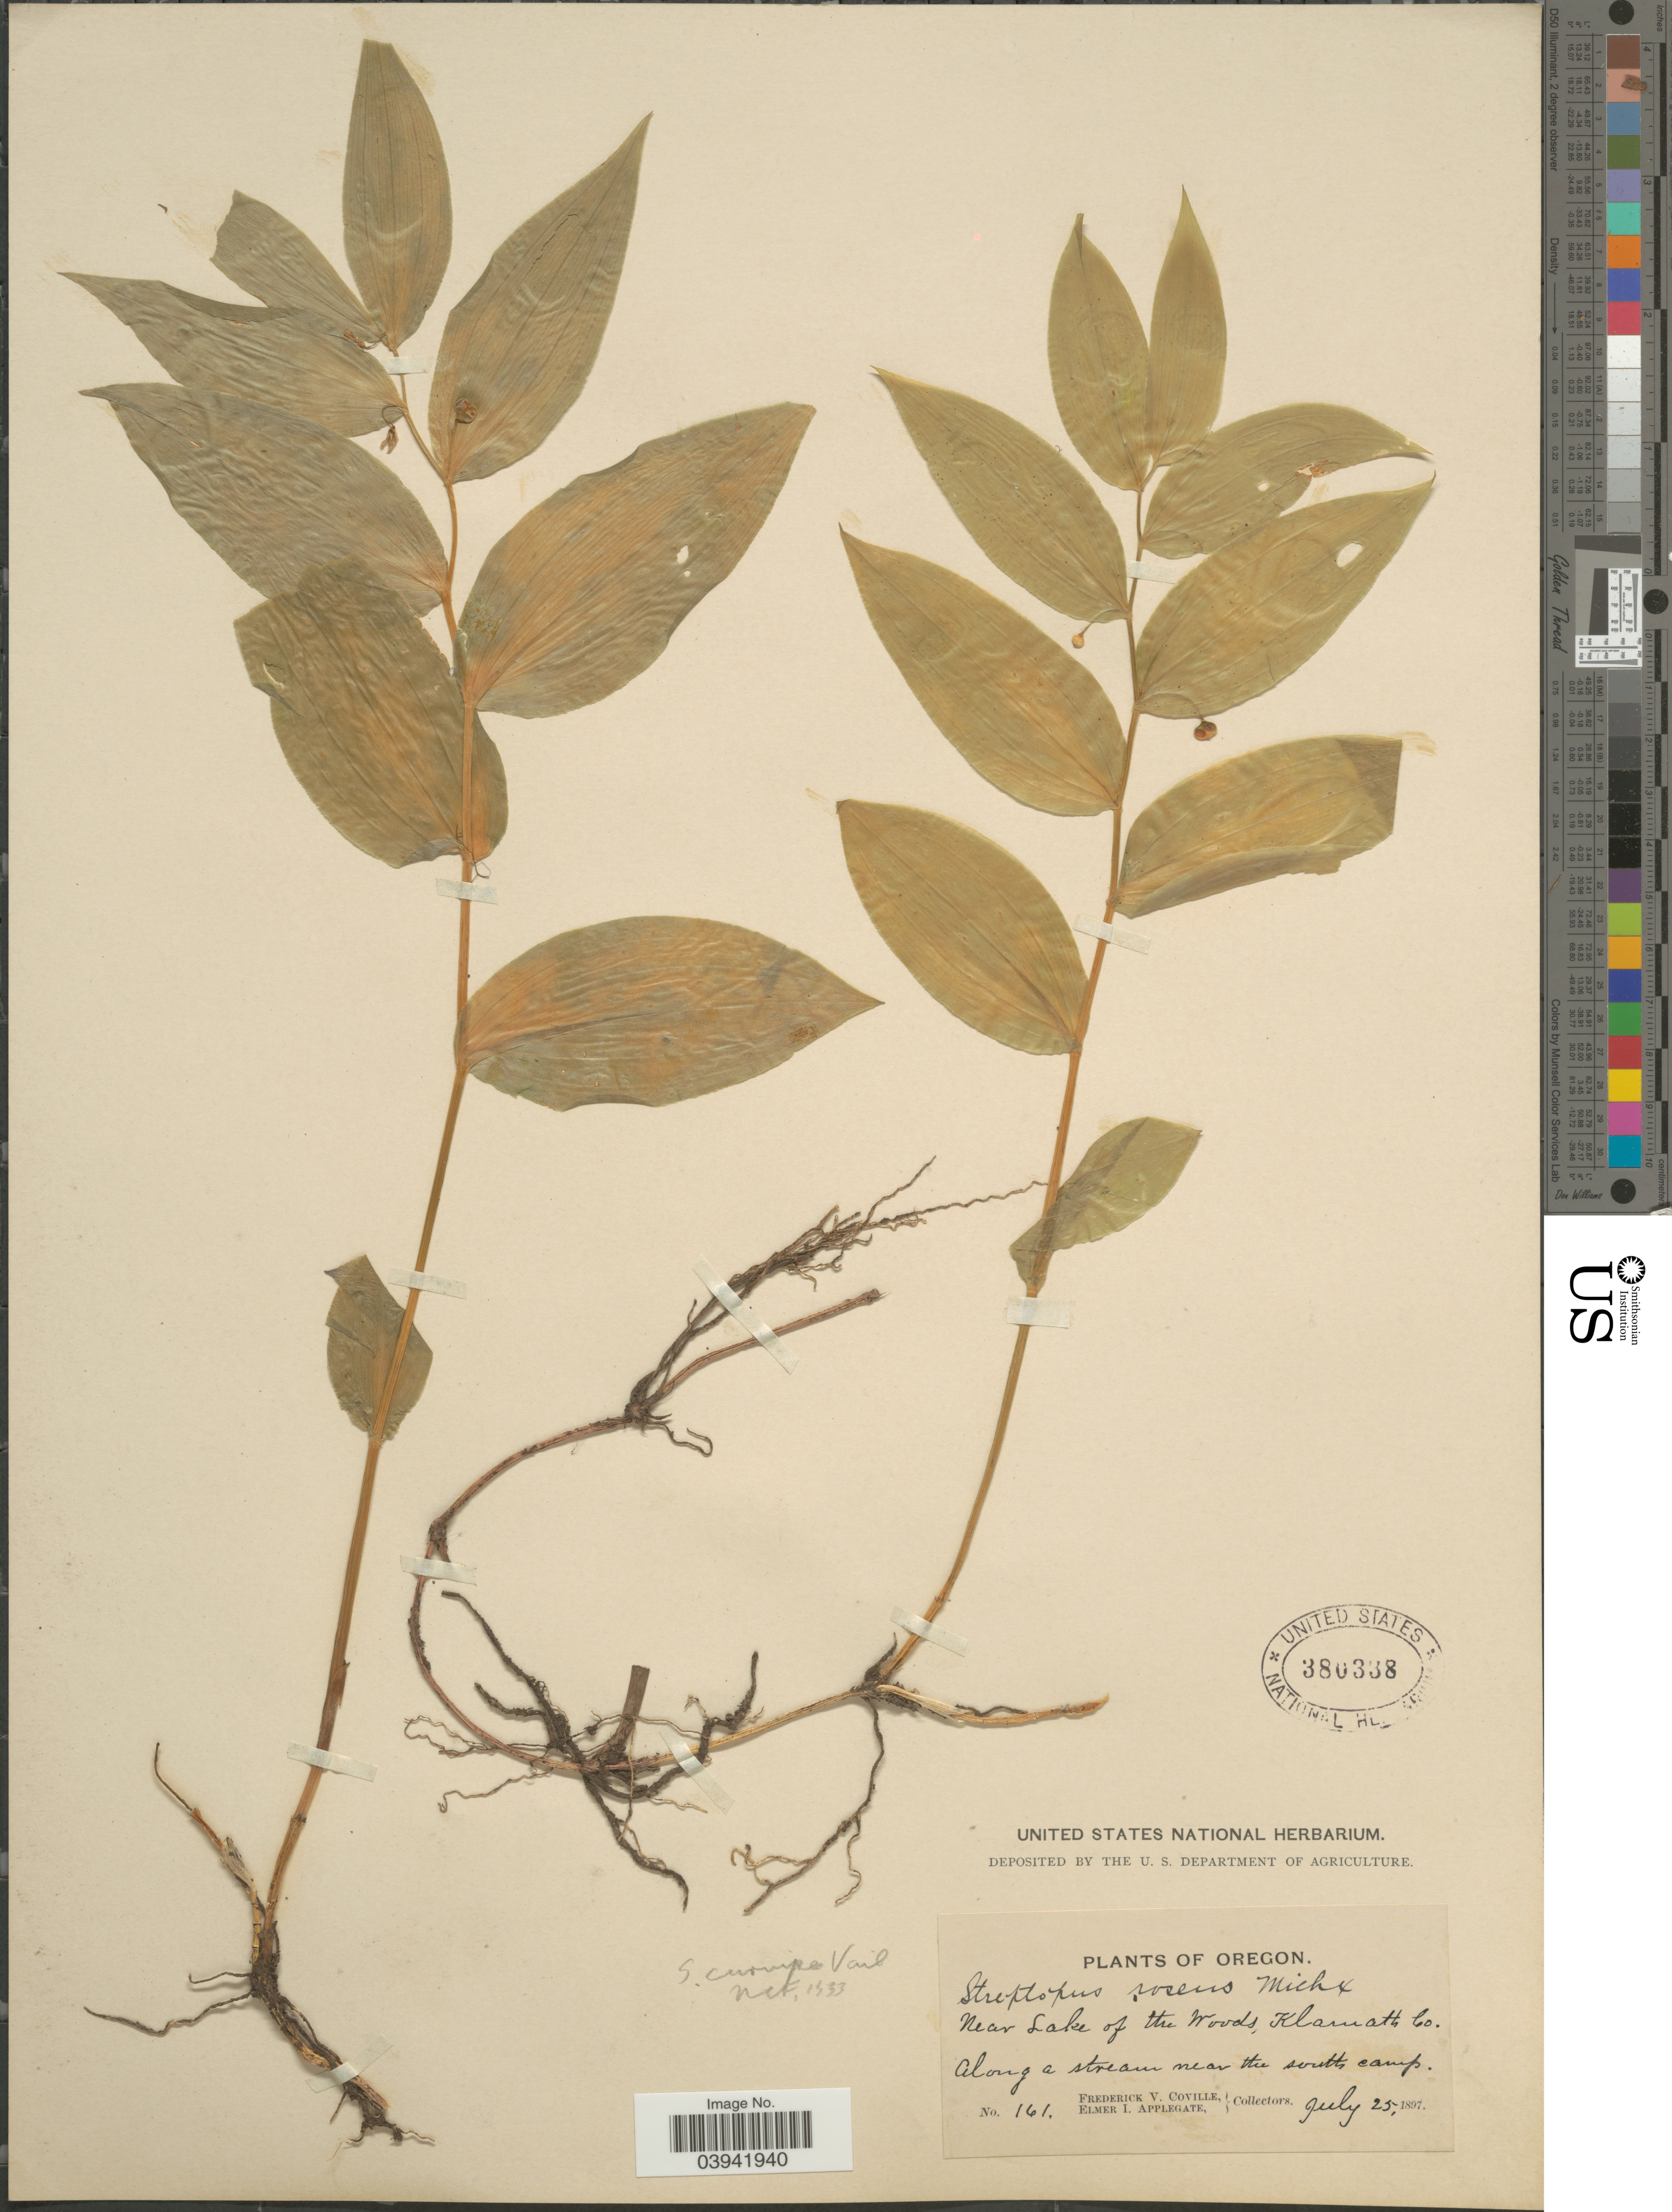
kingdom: Plantae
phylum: Tracheophyta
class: Liliopsida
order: Liliales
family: Liliaceae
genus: Streptopus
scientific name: Streptopus roseus var. curvipes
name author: (Vail) Fassett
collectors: F. V. Coville & E. I. Applegate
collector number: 161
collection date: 1897-07-25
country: United States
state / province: Oregon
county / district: Klamath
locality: Near lake of the woods, Klamath Co. Along a stream near the south camp.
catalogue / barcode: US 380338